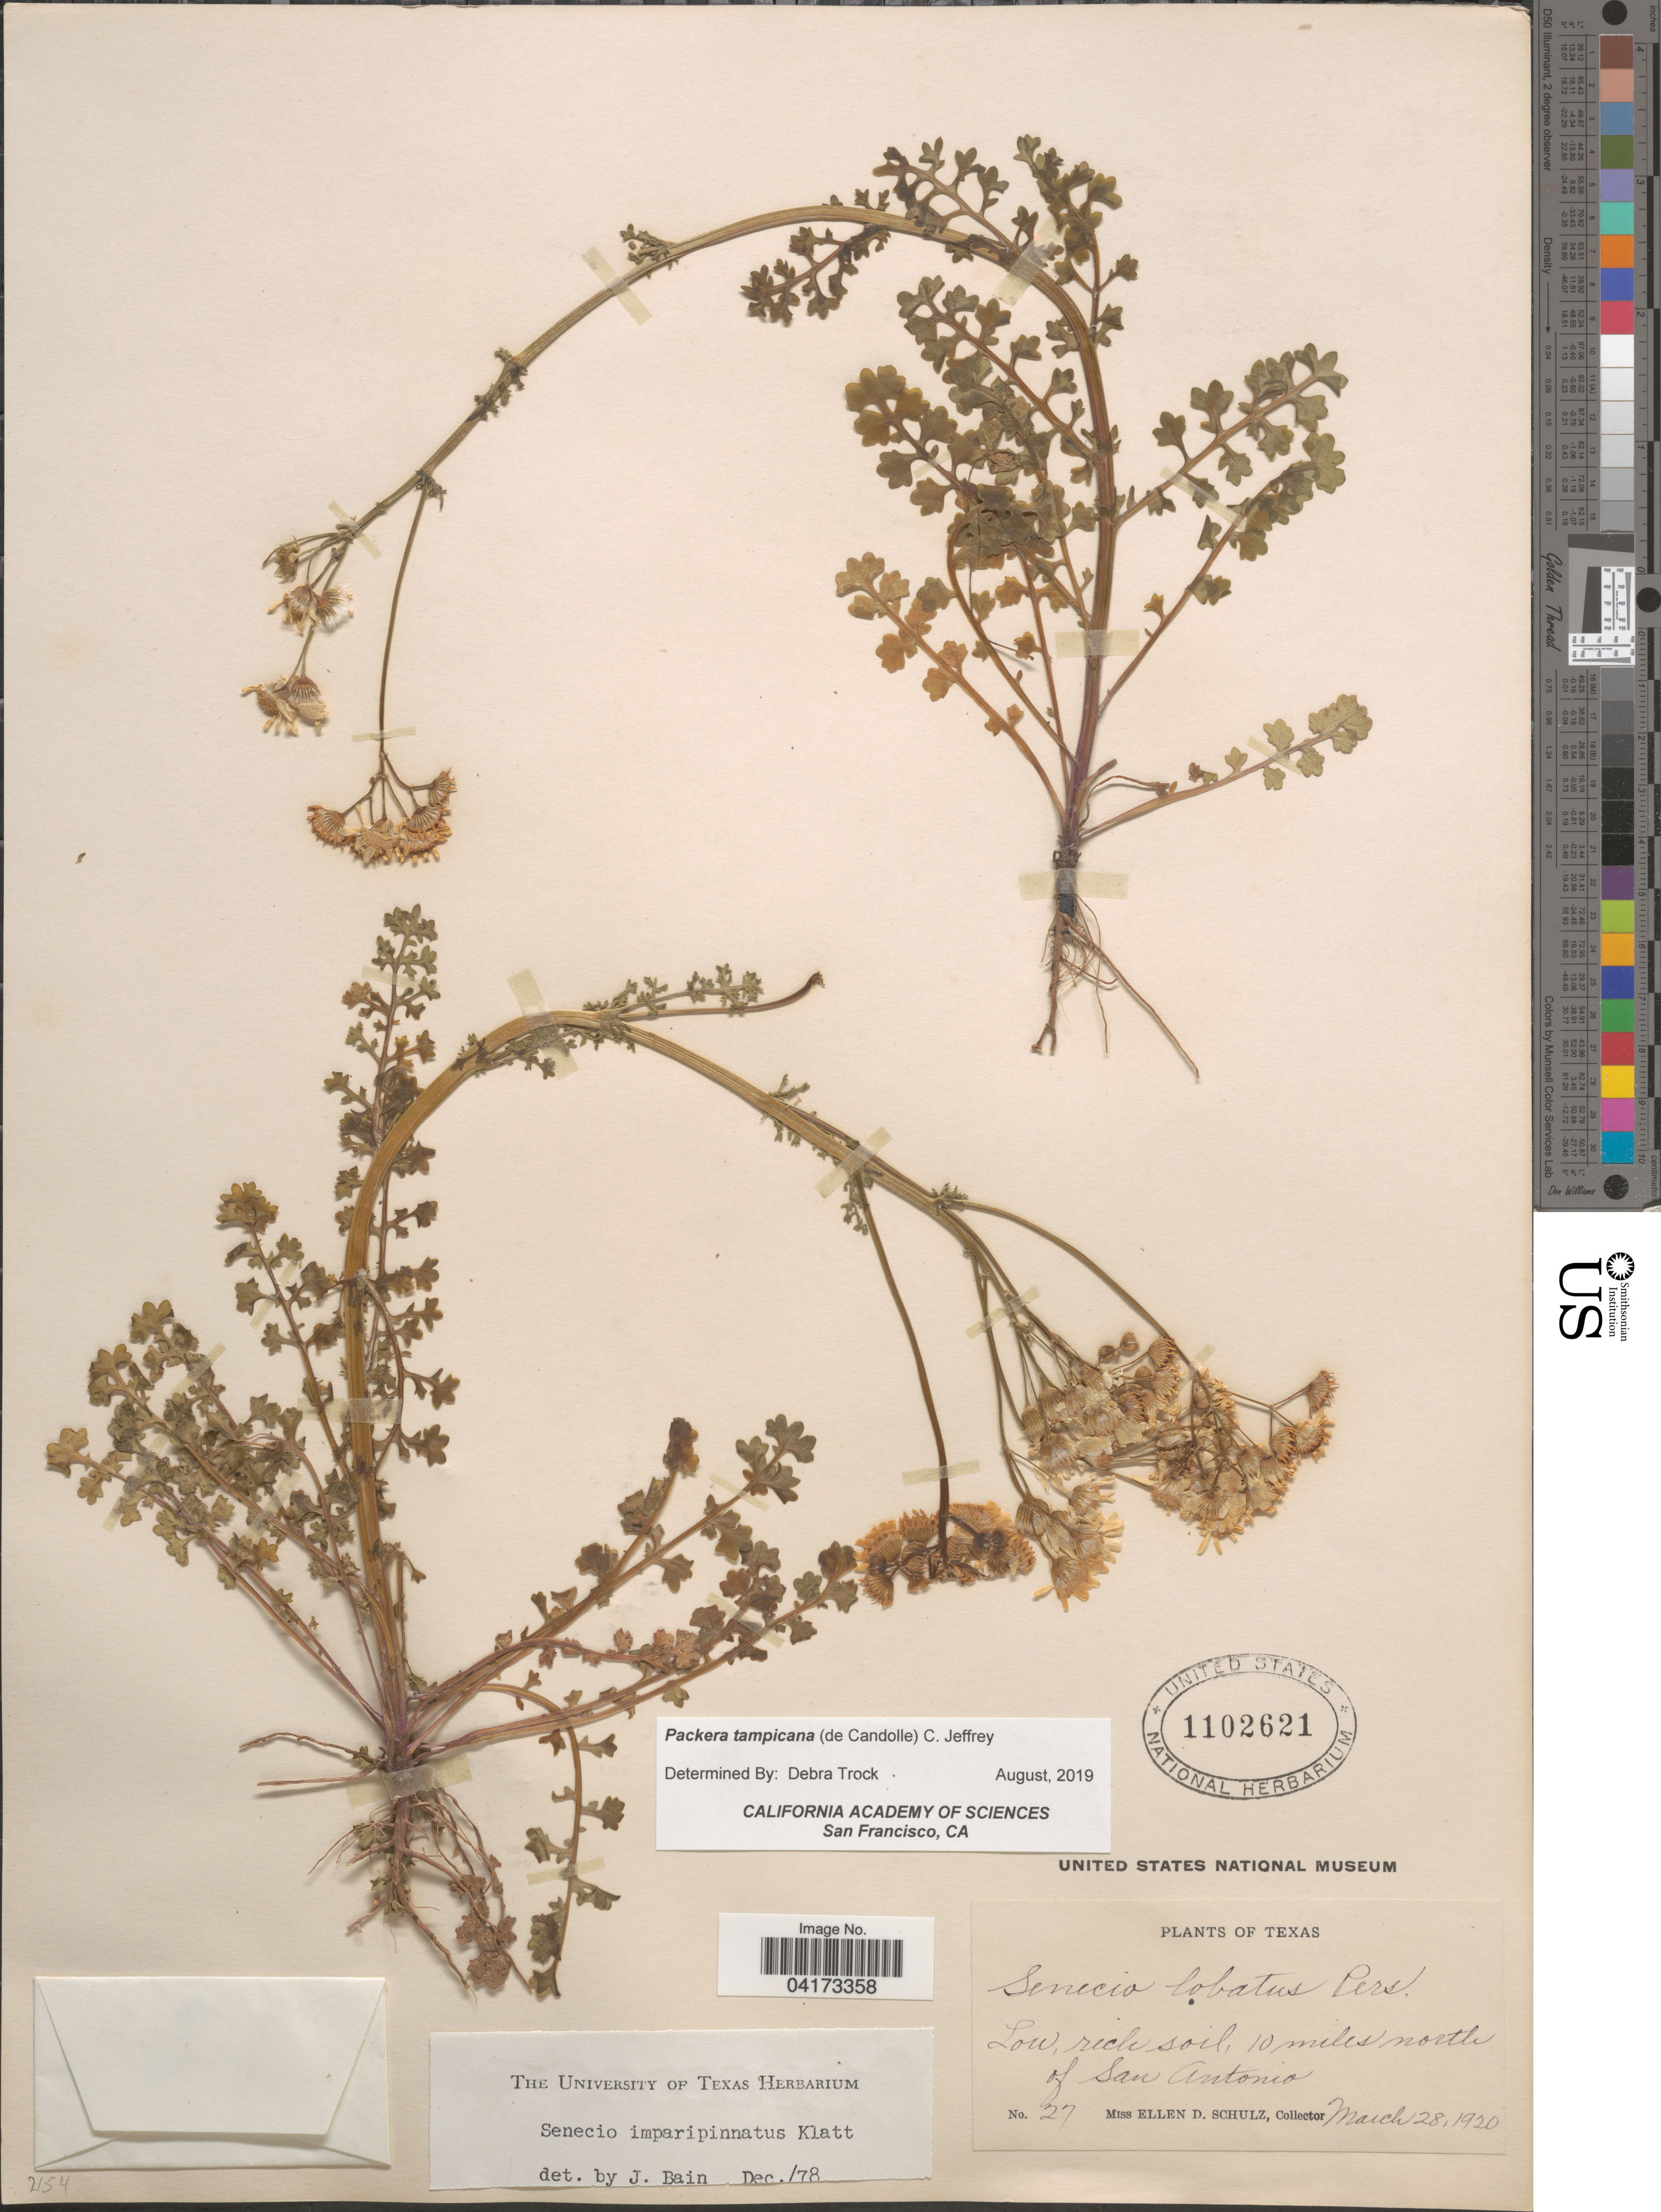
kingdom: Plantae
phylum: Tracheophyta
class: Magnoliopsida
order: Asterales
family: Asteraceae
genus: Packera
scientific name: Packera tampicana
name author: (DC.) C. Jeffrey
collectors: E. D. Schulz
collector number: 27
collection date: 1920-03-28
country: United States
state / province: Texas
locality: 10 miles north of San Antonio.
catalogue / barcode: US 1102621